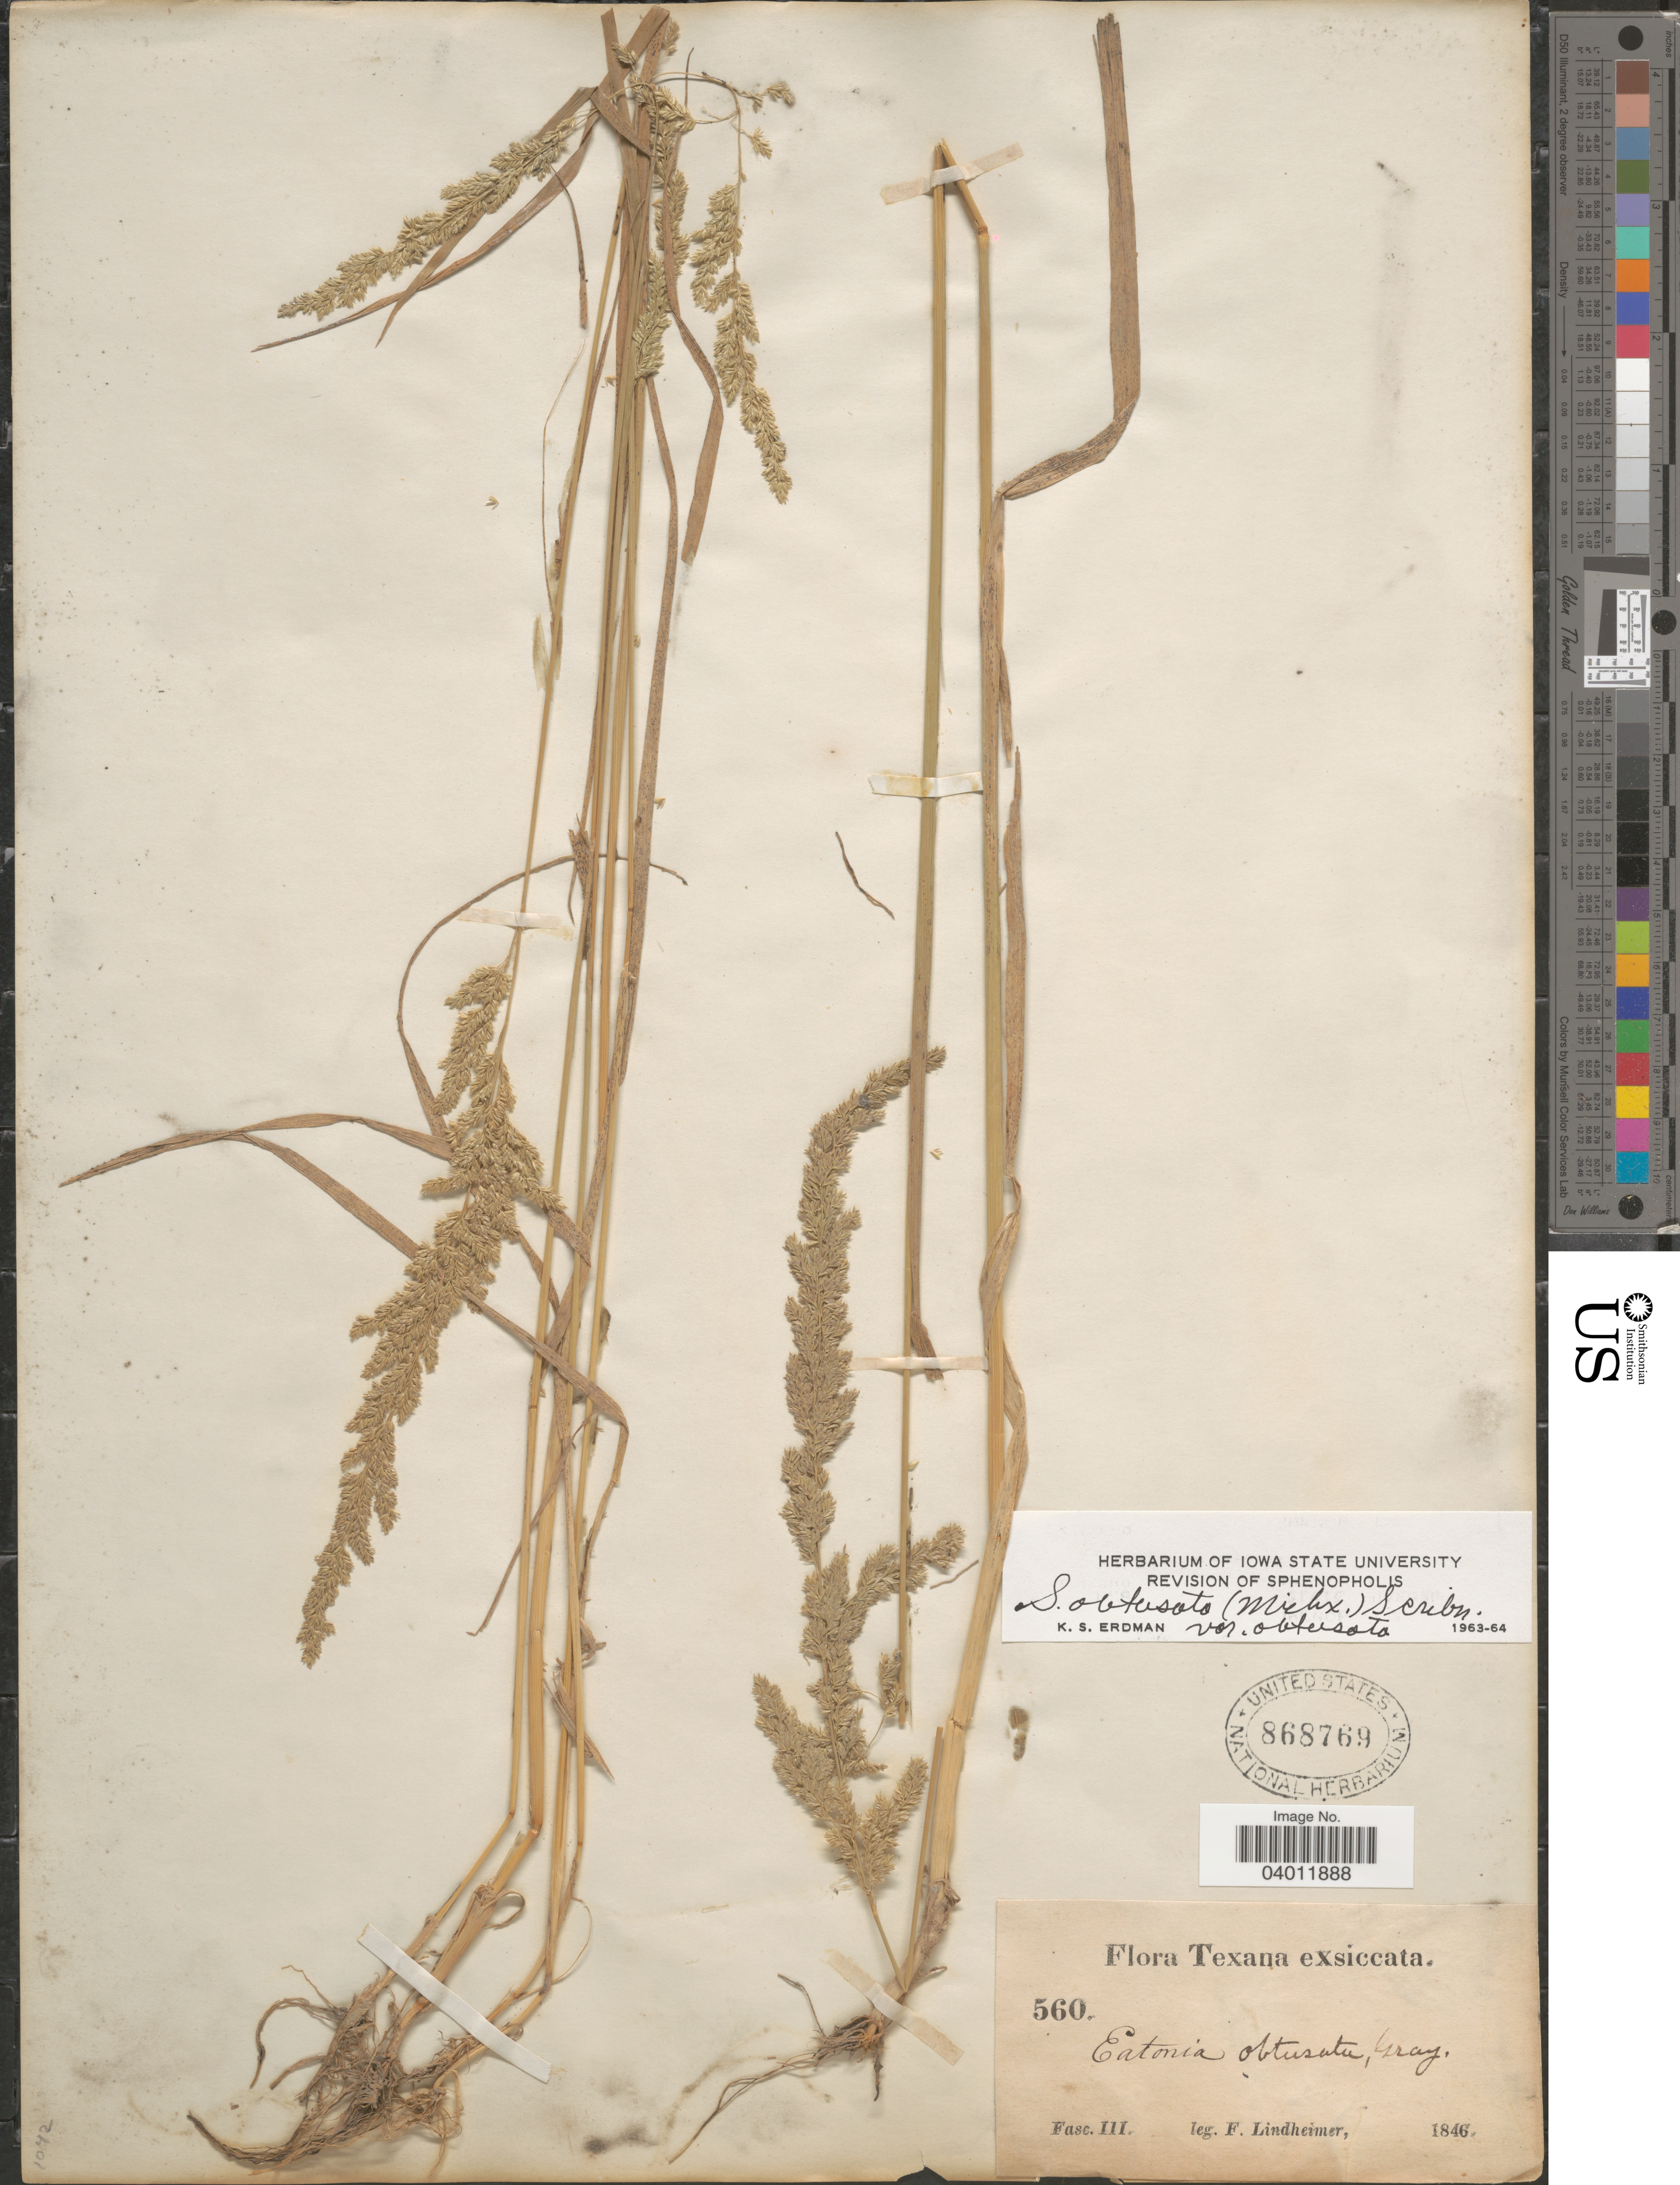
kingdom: Plantae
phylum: Tracheophyta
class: Liliopsida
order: Poales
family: Poaceae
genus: Sphenopholis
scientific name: Sphenopholis obtusata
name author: (Michx.) Scribn.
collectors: F. Lindheimer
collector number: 560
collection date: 1846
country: United States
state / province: Texas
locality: Fasc. III.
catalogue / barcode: US 868769